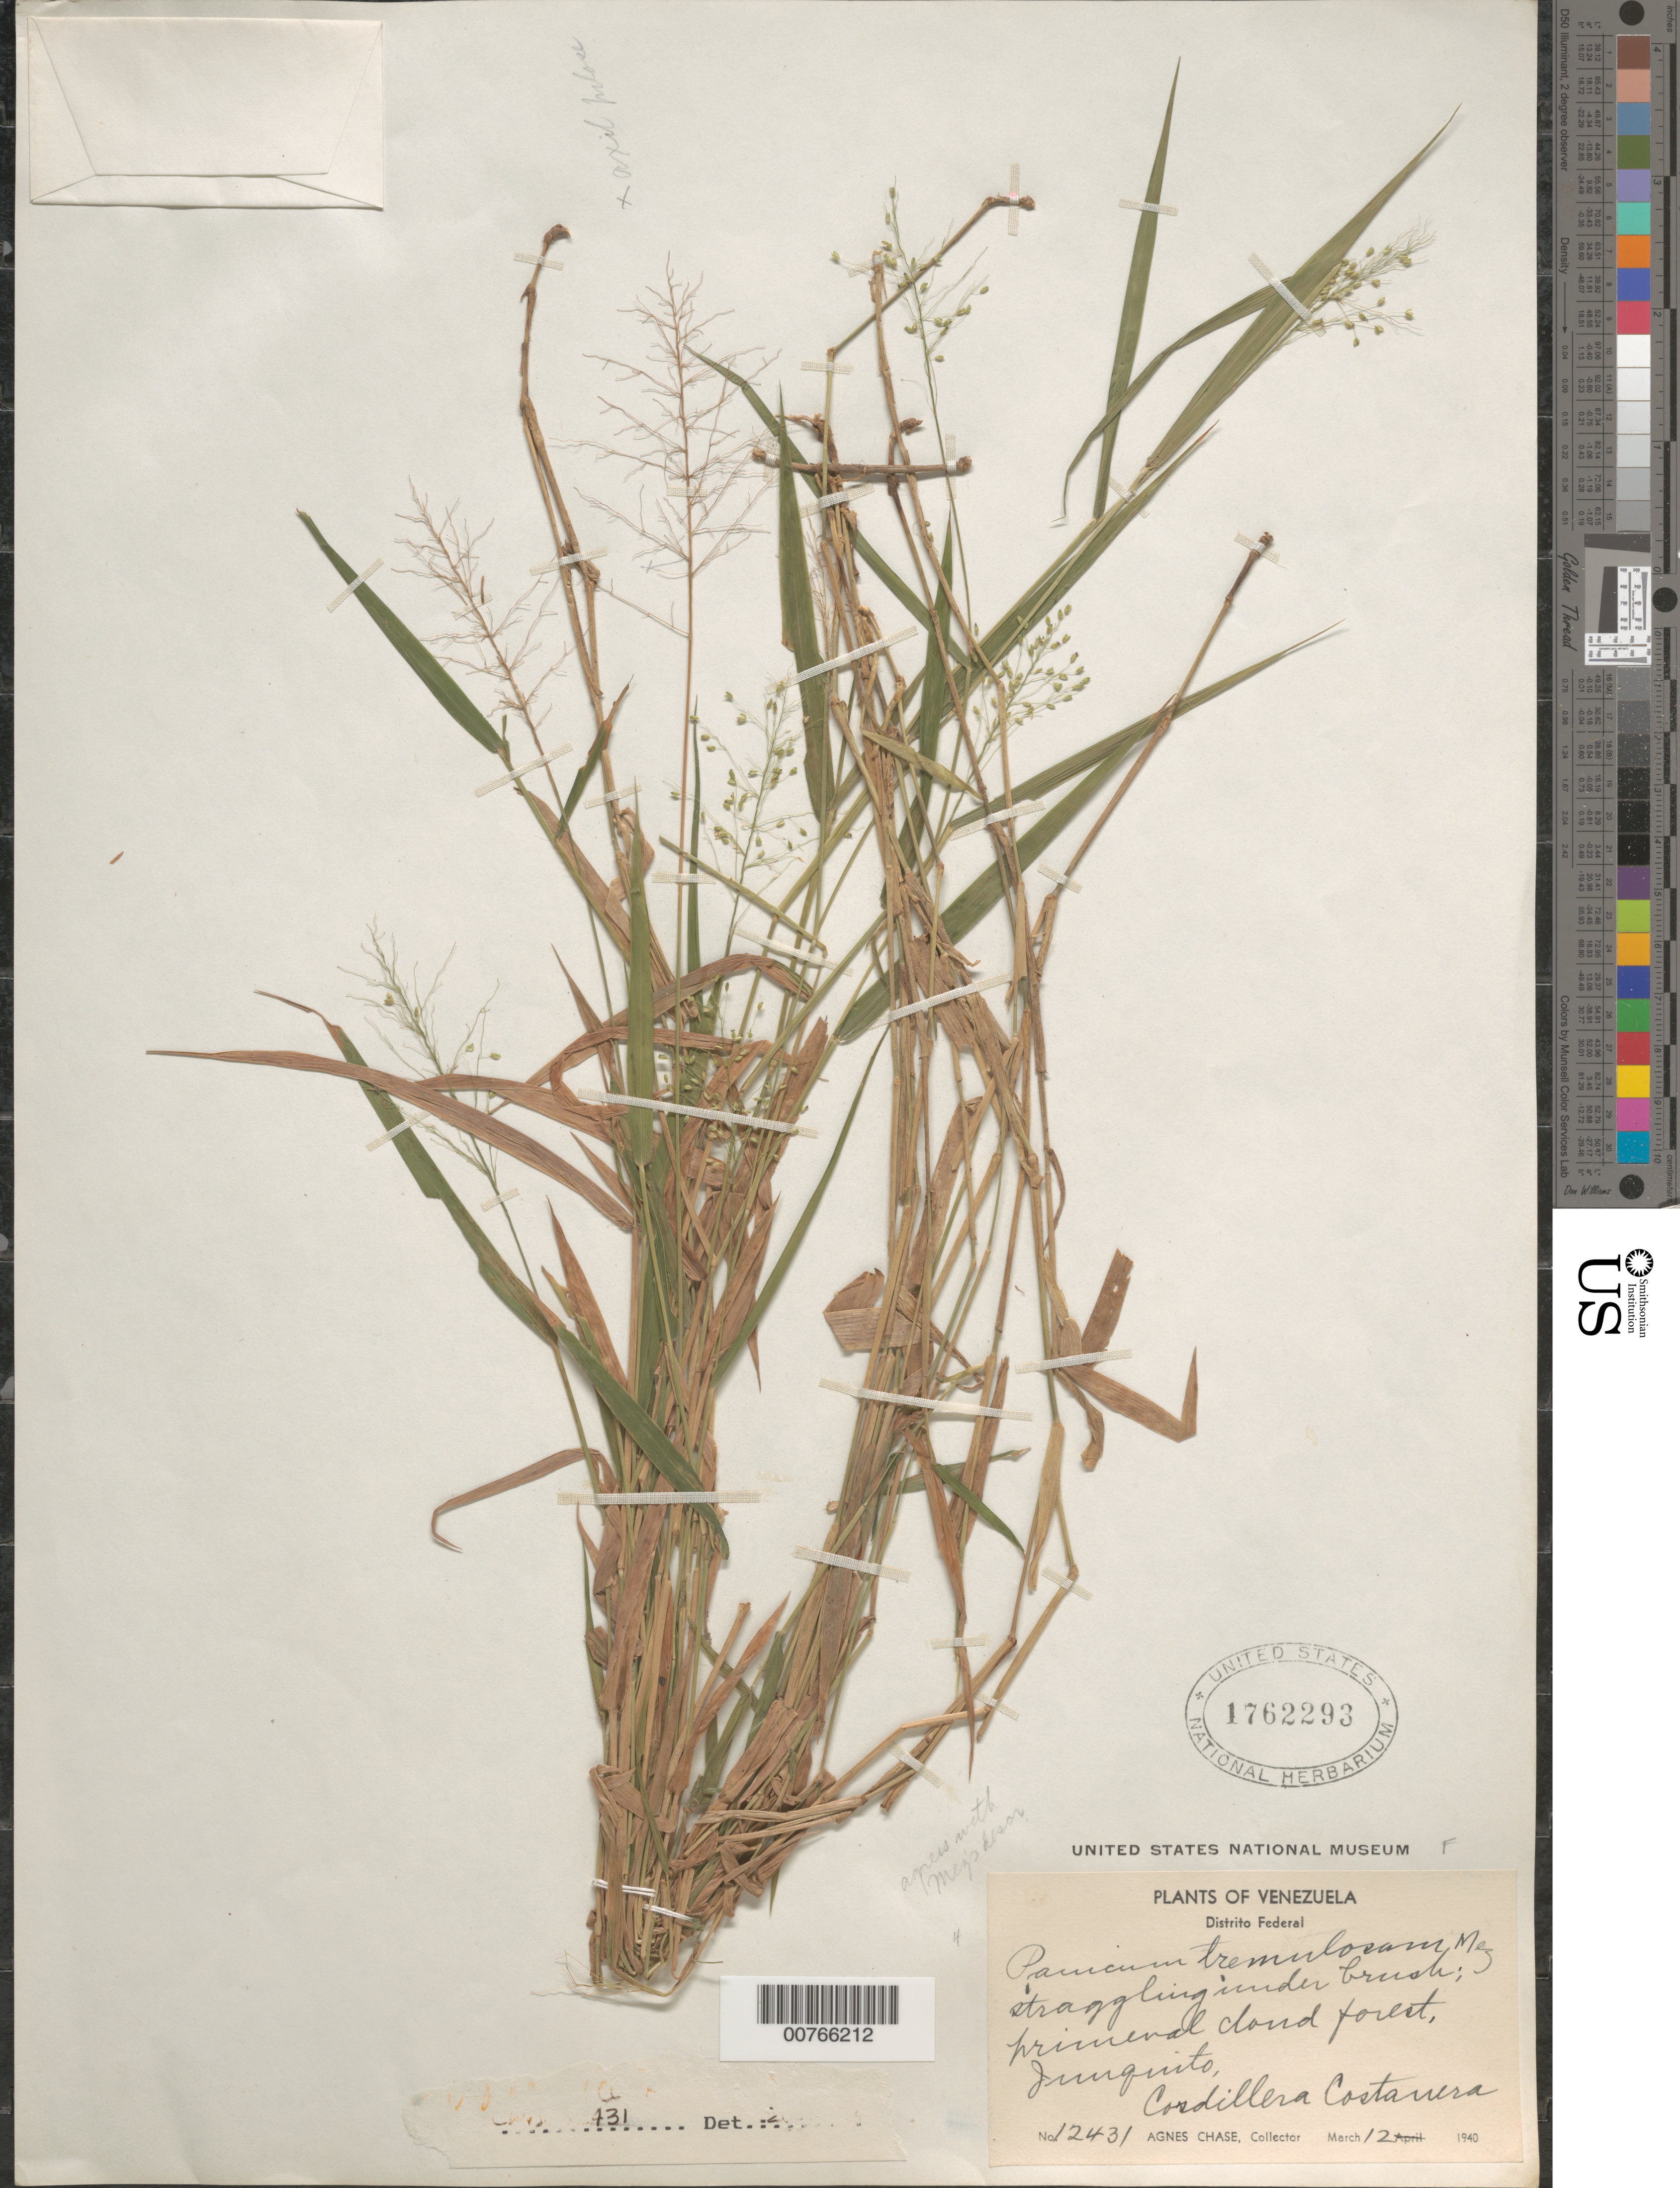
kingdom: Plantae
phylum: Tracheophyta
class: Liliopsida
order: Poales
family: Poaceae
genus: Panicum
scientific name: Panicum tremulosum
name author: Mez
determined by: Chase, [M.] Agnes, (US)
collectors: A. Chase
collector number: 12431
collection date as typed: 12 Mar 1940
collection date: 1940-03-12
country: Venezuela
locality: Junquito, Cordillera Costanera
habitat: straggling under brush; primeval cloud forest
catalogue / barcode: US 1762293